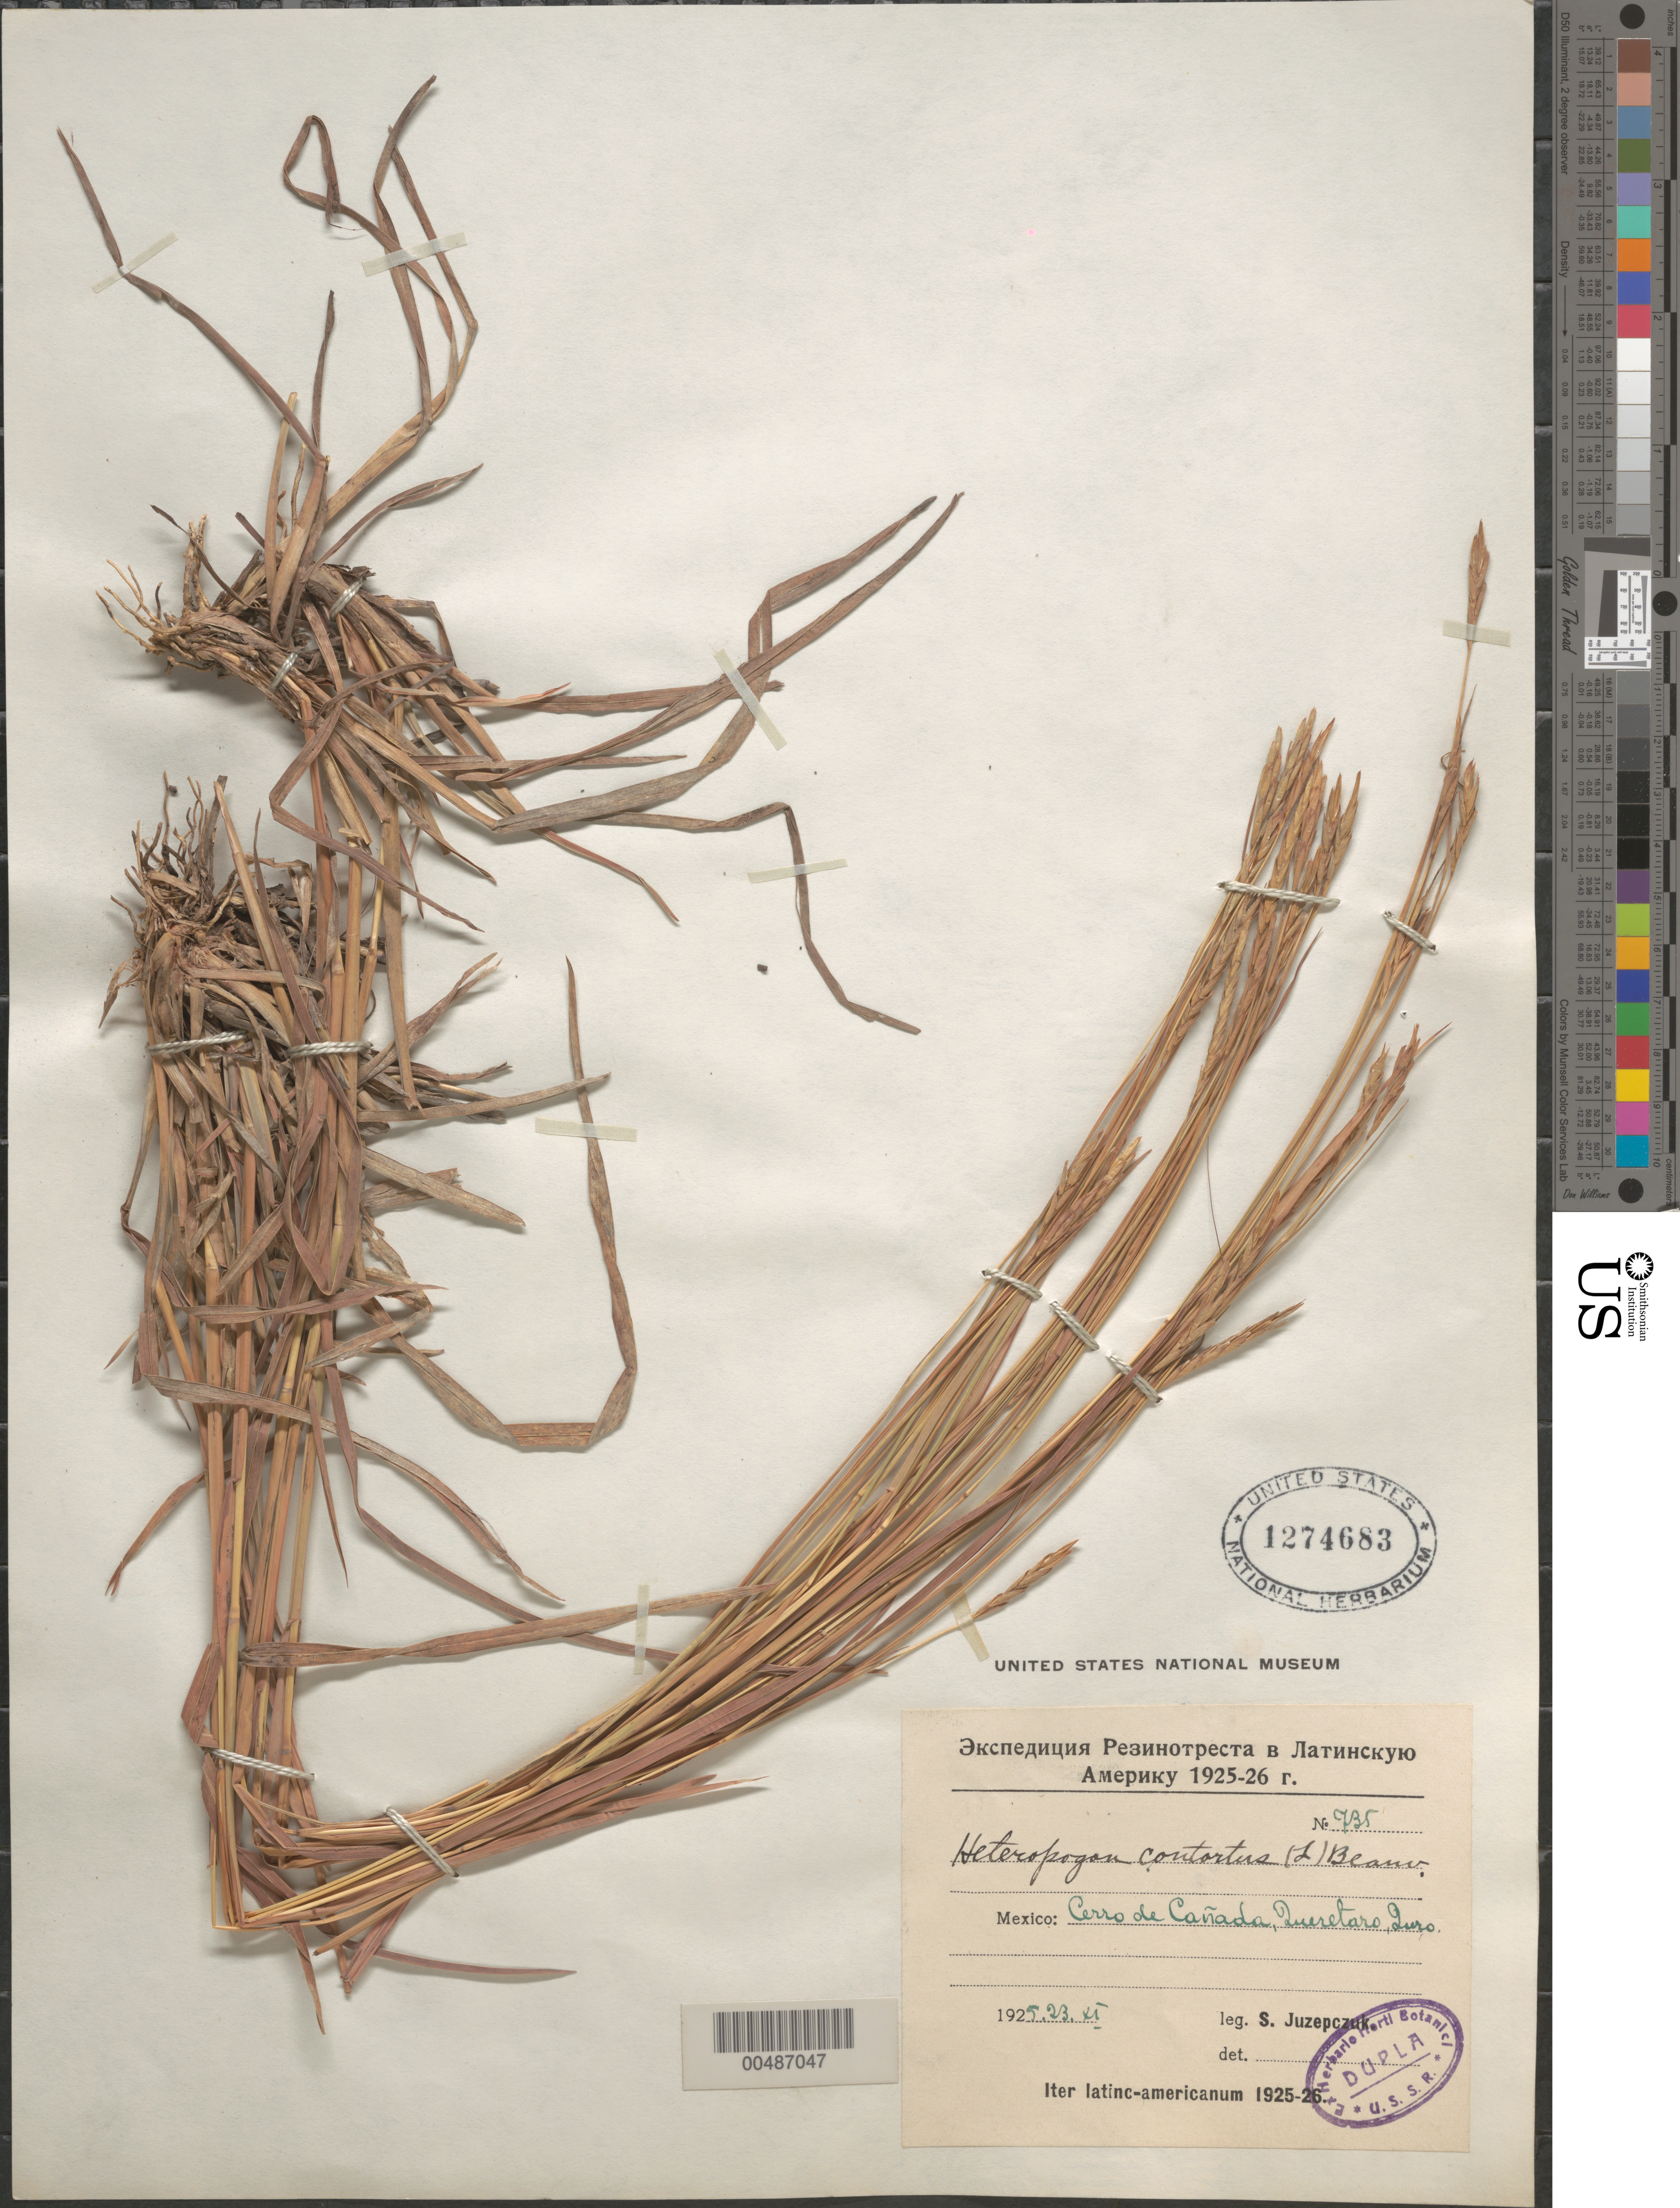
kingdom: Plantae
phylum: Tracheophyta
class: Liliopsida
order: Poales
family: Poaceae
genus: Heteropogon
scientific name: Heteropogon contortus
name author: (L.) P. Beauv. ex Roem. & Schult.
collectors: S. Juzepczak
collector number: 735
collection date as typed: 23 Nov 1925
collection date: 1925-11-23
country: Mexico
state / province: Querétaro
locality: Cerro de Ca¤ada, Querétaro, Quro.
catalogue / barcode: US 1274683